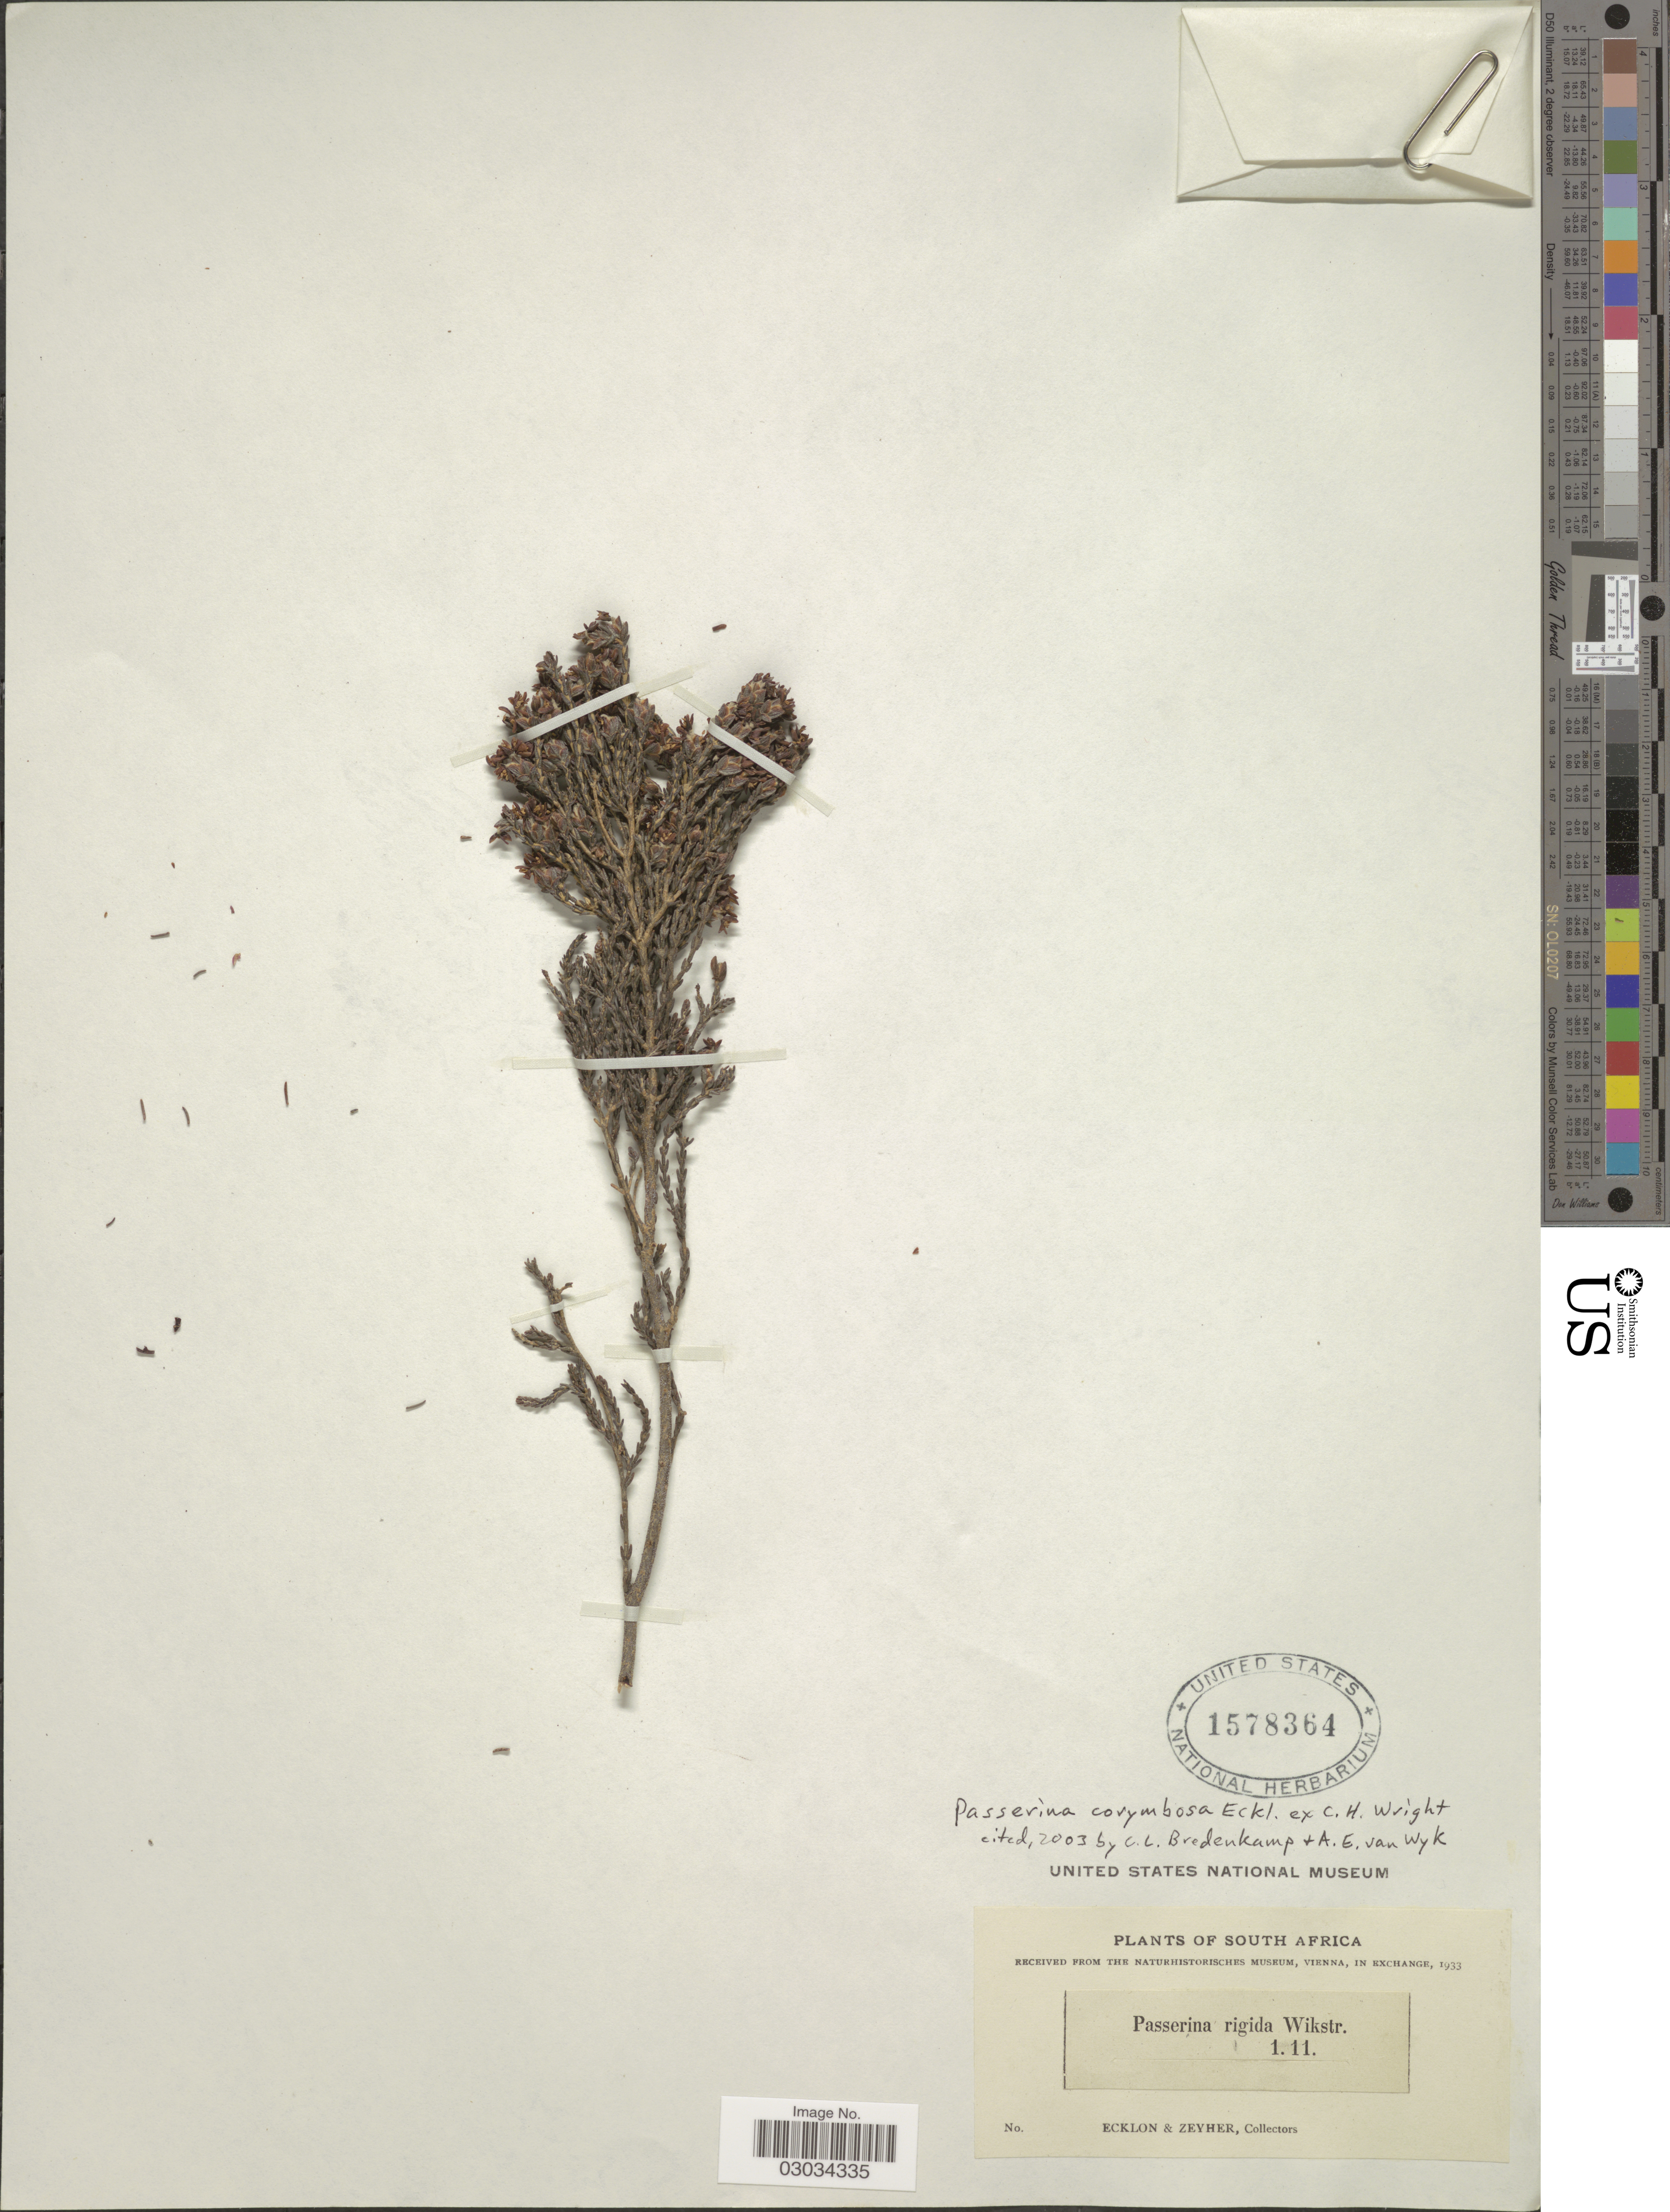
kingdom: Plantae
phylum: Tracheophyta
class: Magnoliopsida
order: Malvales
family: Thymelaeaceae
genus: Passerina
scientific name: Passerina corymbosa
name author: Eckl. ex C.H. Wright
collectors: -. Ecklon & -. Zeyher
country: South Africa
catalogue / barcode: US 1578364